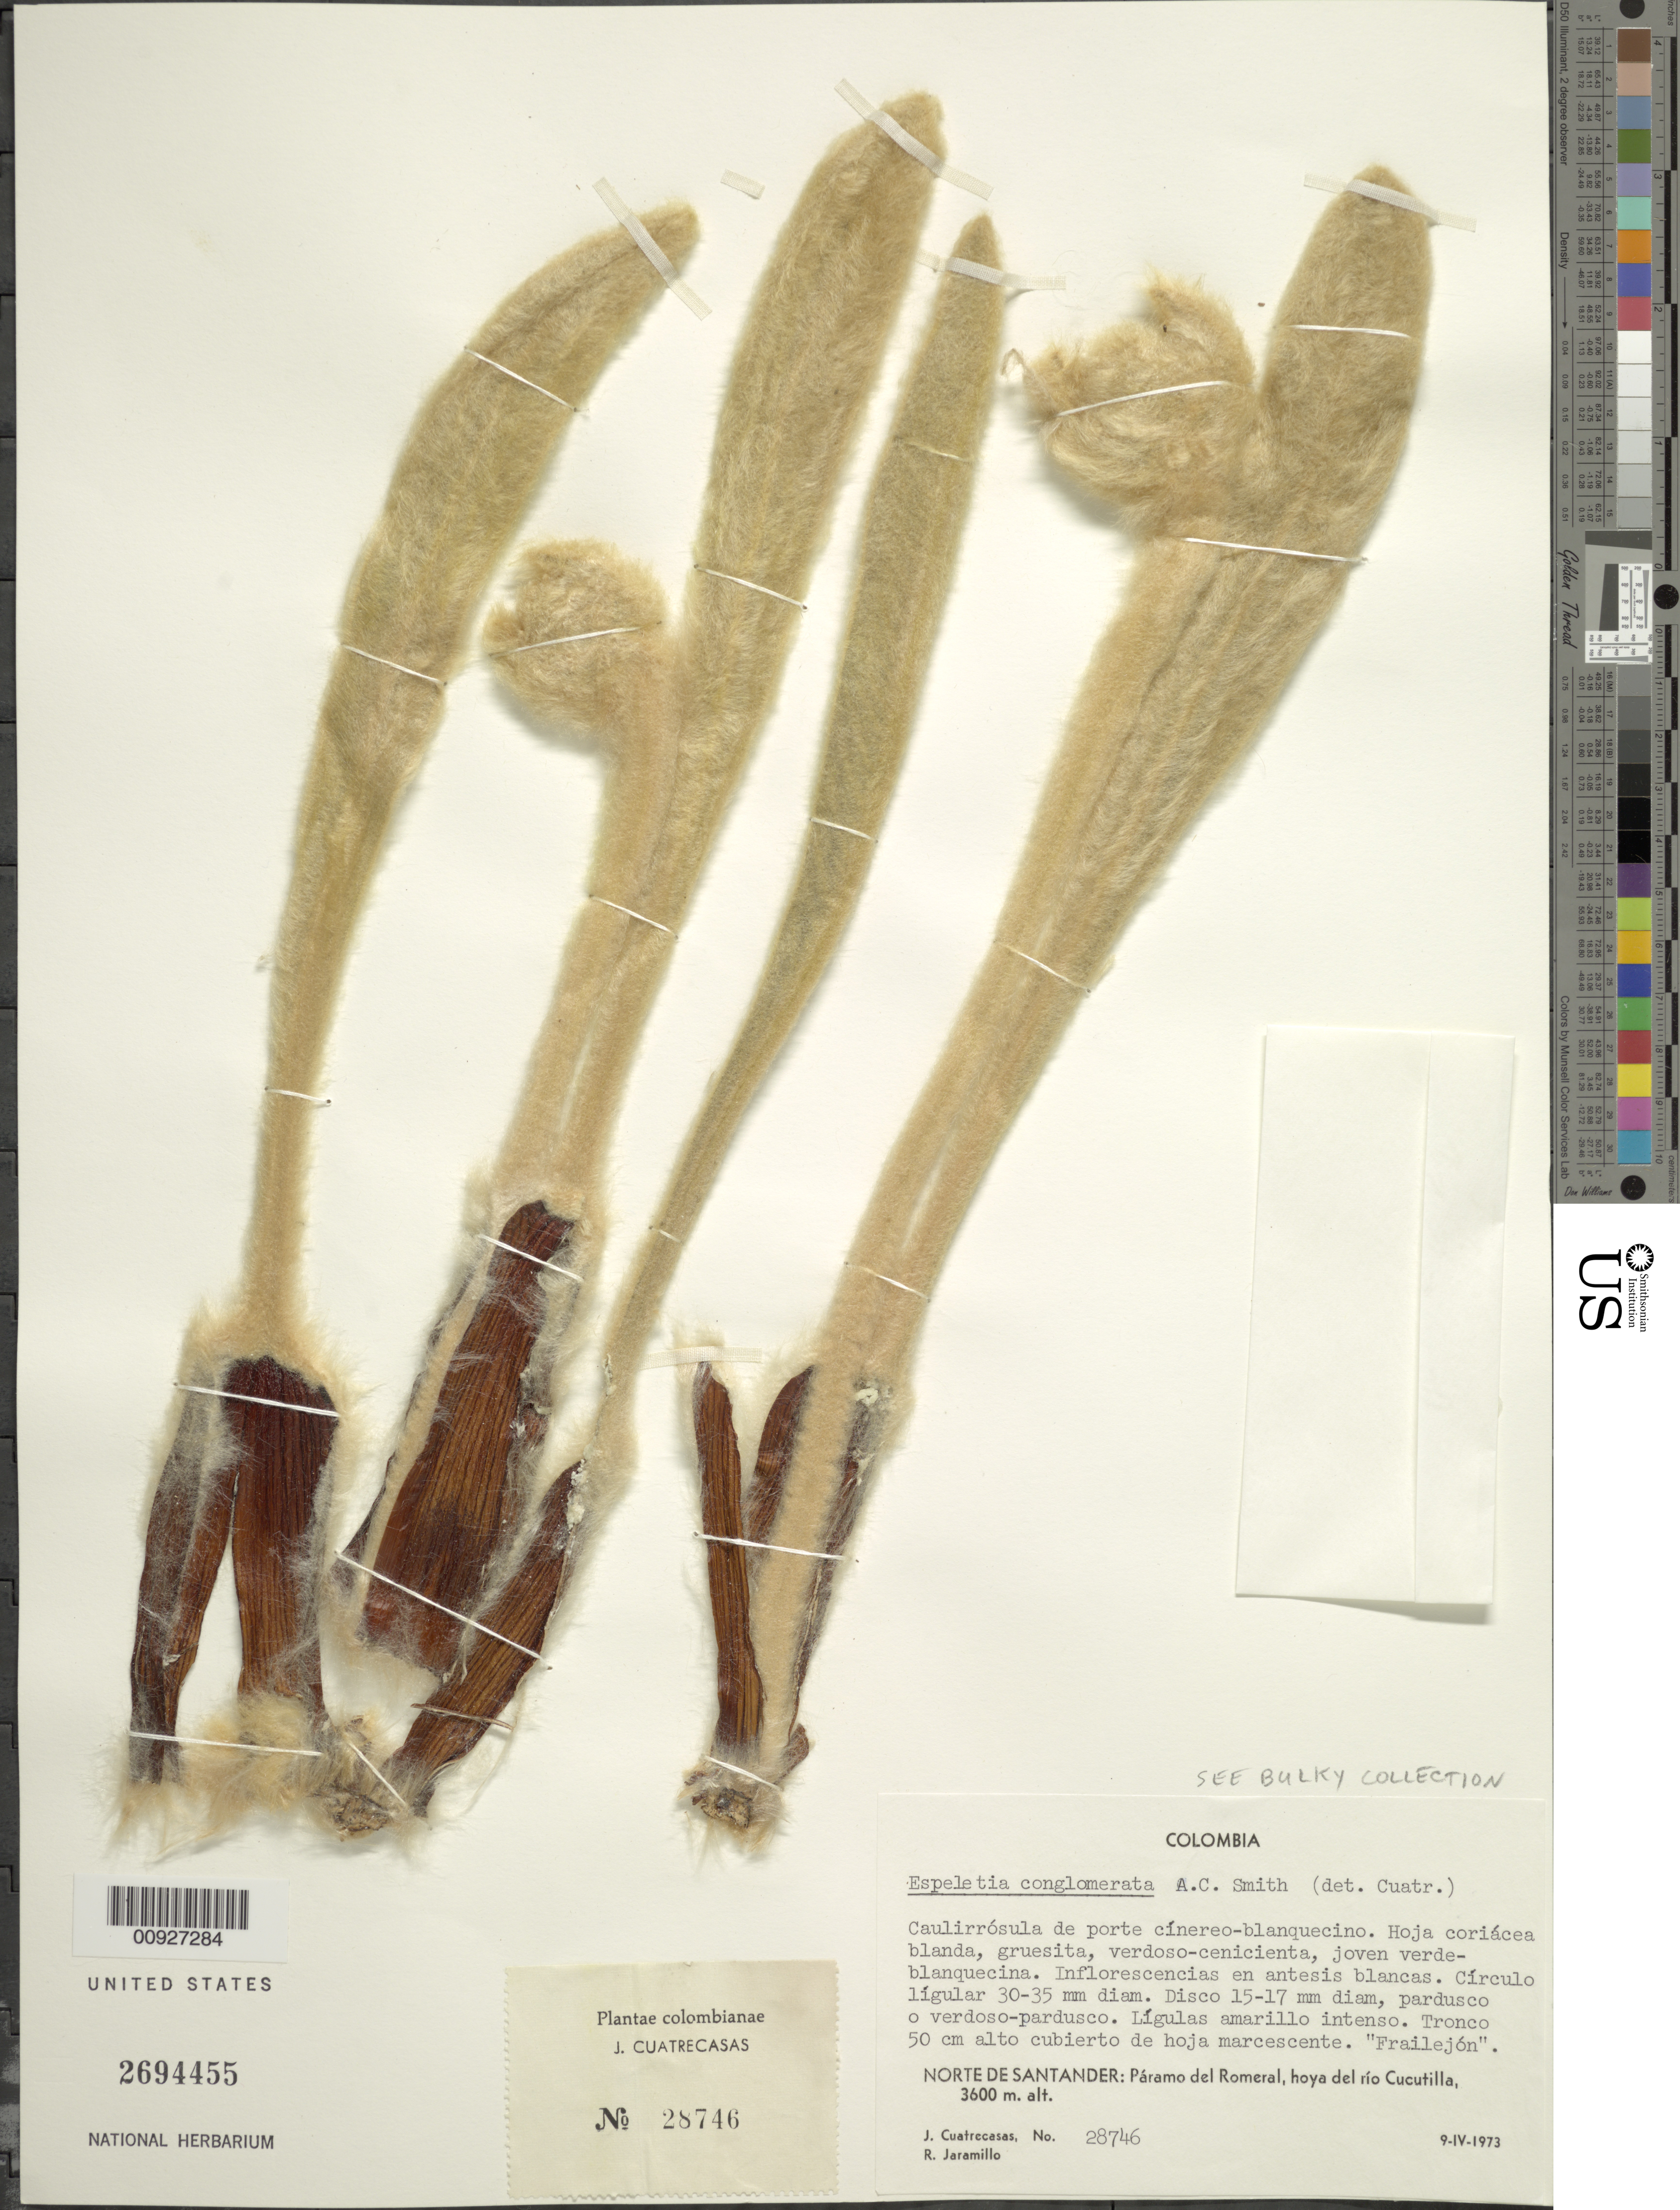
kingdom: Plantae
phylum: Tracheophyta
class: Magnoliopsida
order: Asterales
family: Asteraceae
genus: Espeletia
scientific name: Espeletia conglomerata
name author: A.C. Sm.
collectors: J. Cuatrecasas & R. Jaramillo M.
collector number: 28746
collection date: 1973-04-09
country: Colombia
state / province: Norte de Santander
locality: Páramo del Romeral. P. del Romeral, hoya del río Cucutilla.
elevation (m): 3600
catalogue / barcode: US 2694455